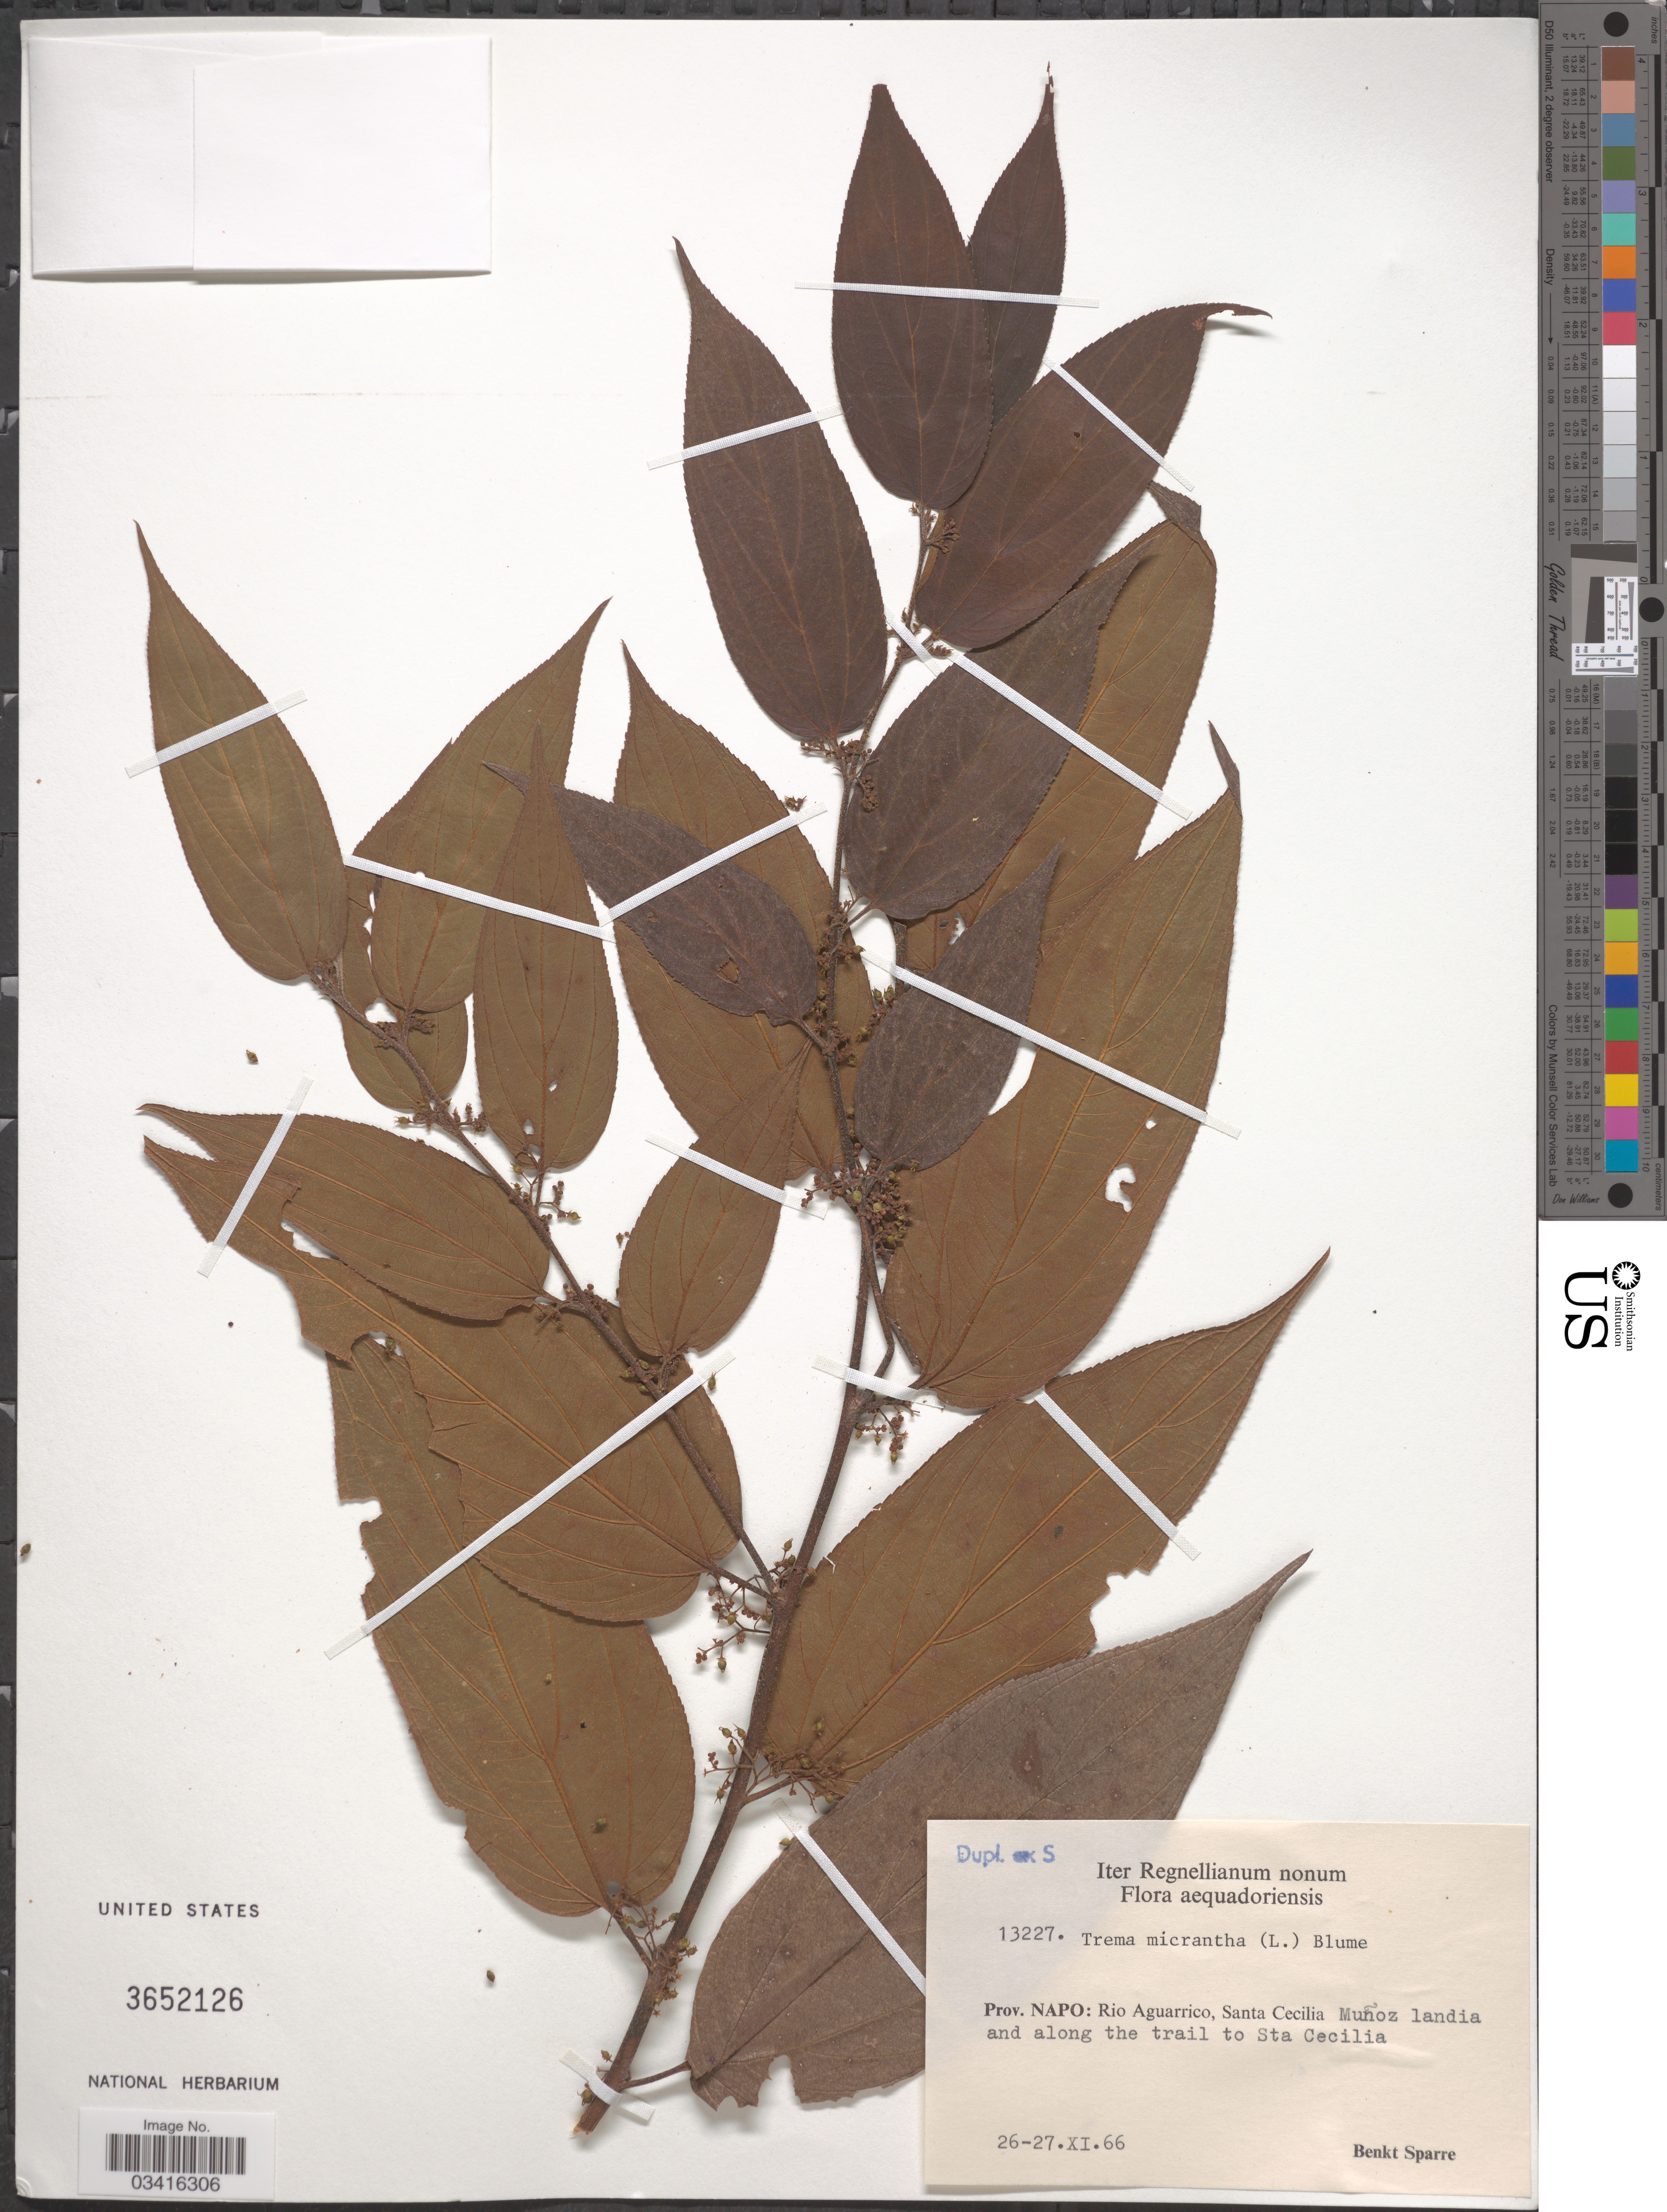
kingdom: Plantae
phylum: Tracheophyta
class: Magnoliopsida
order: Rosales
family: Cannabaceae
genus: Trema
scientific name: Trema micranthum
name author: (L.) Blume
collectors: B. Sparre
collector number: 13227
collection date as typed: Transcribed d/m/y: 26/11/66 to 27/11/66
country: Ecuador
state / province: Napo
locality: Rio Aguarrico, Santa Cecilia. Muñoz landia and along the trail to Sta Cecilia.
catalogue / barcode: US 3652126